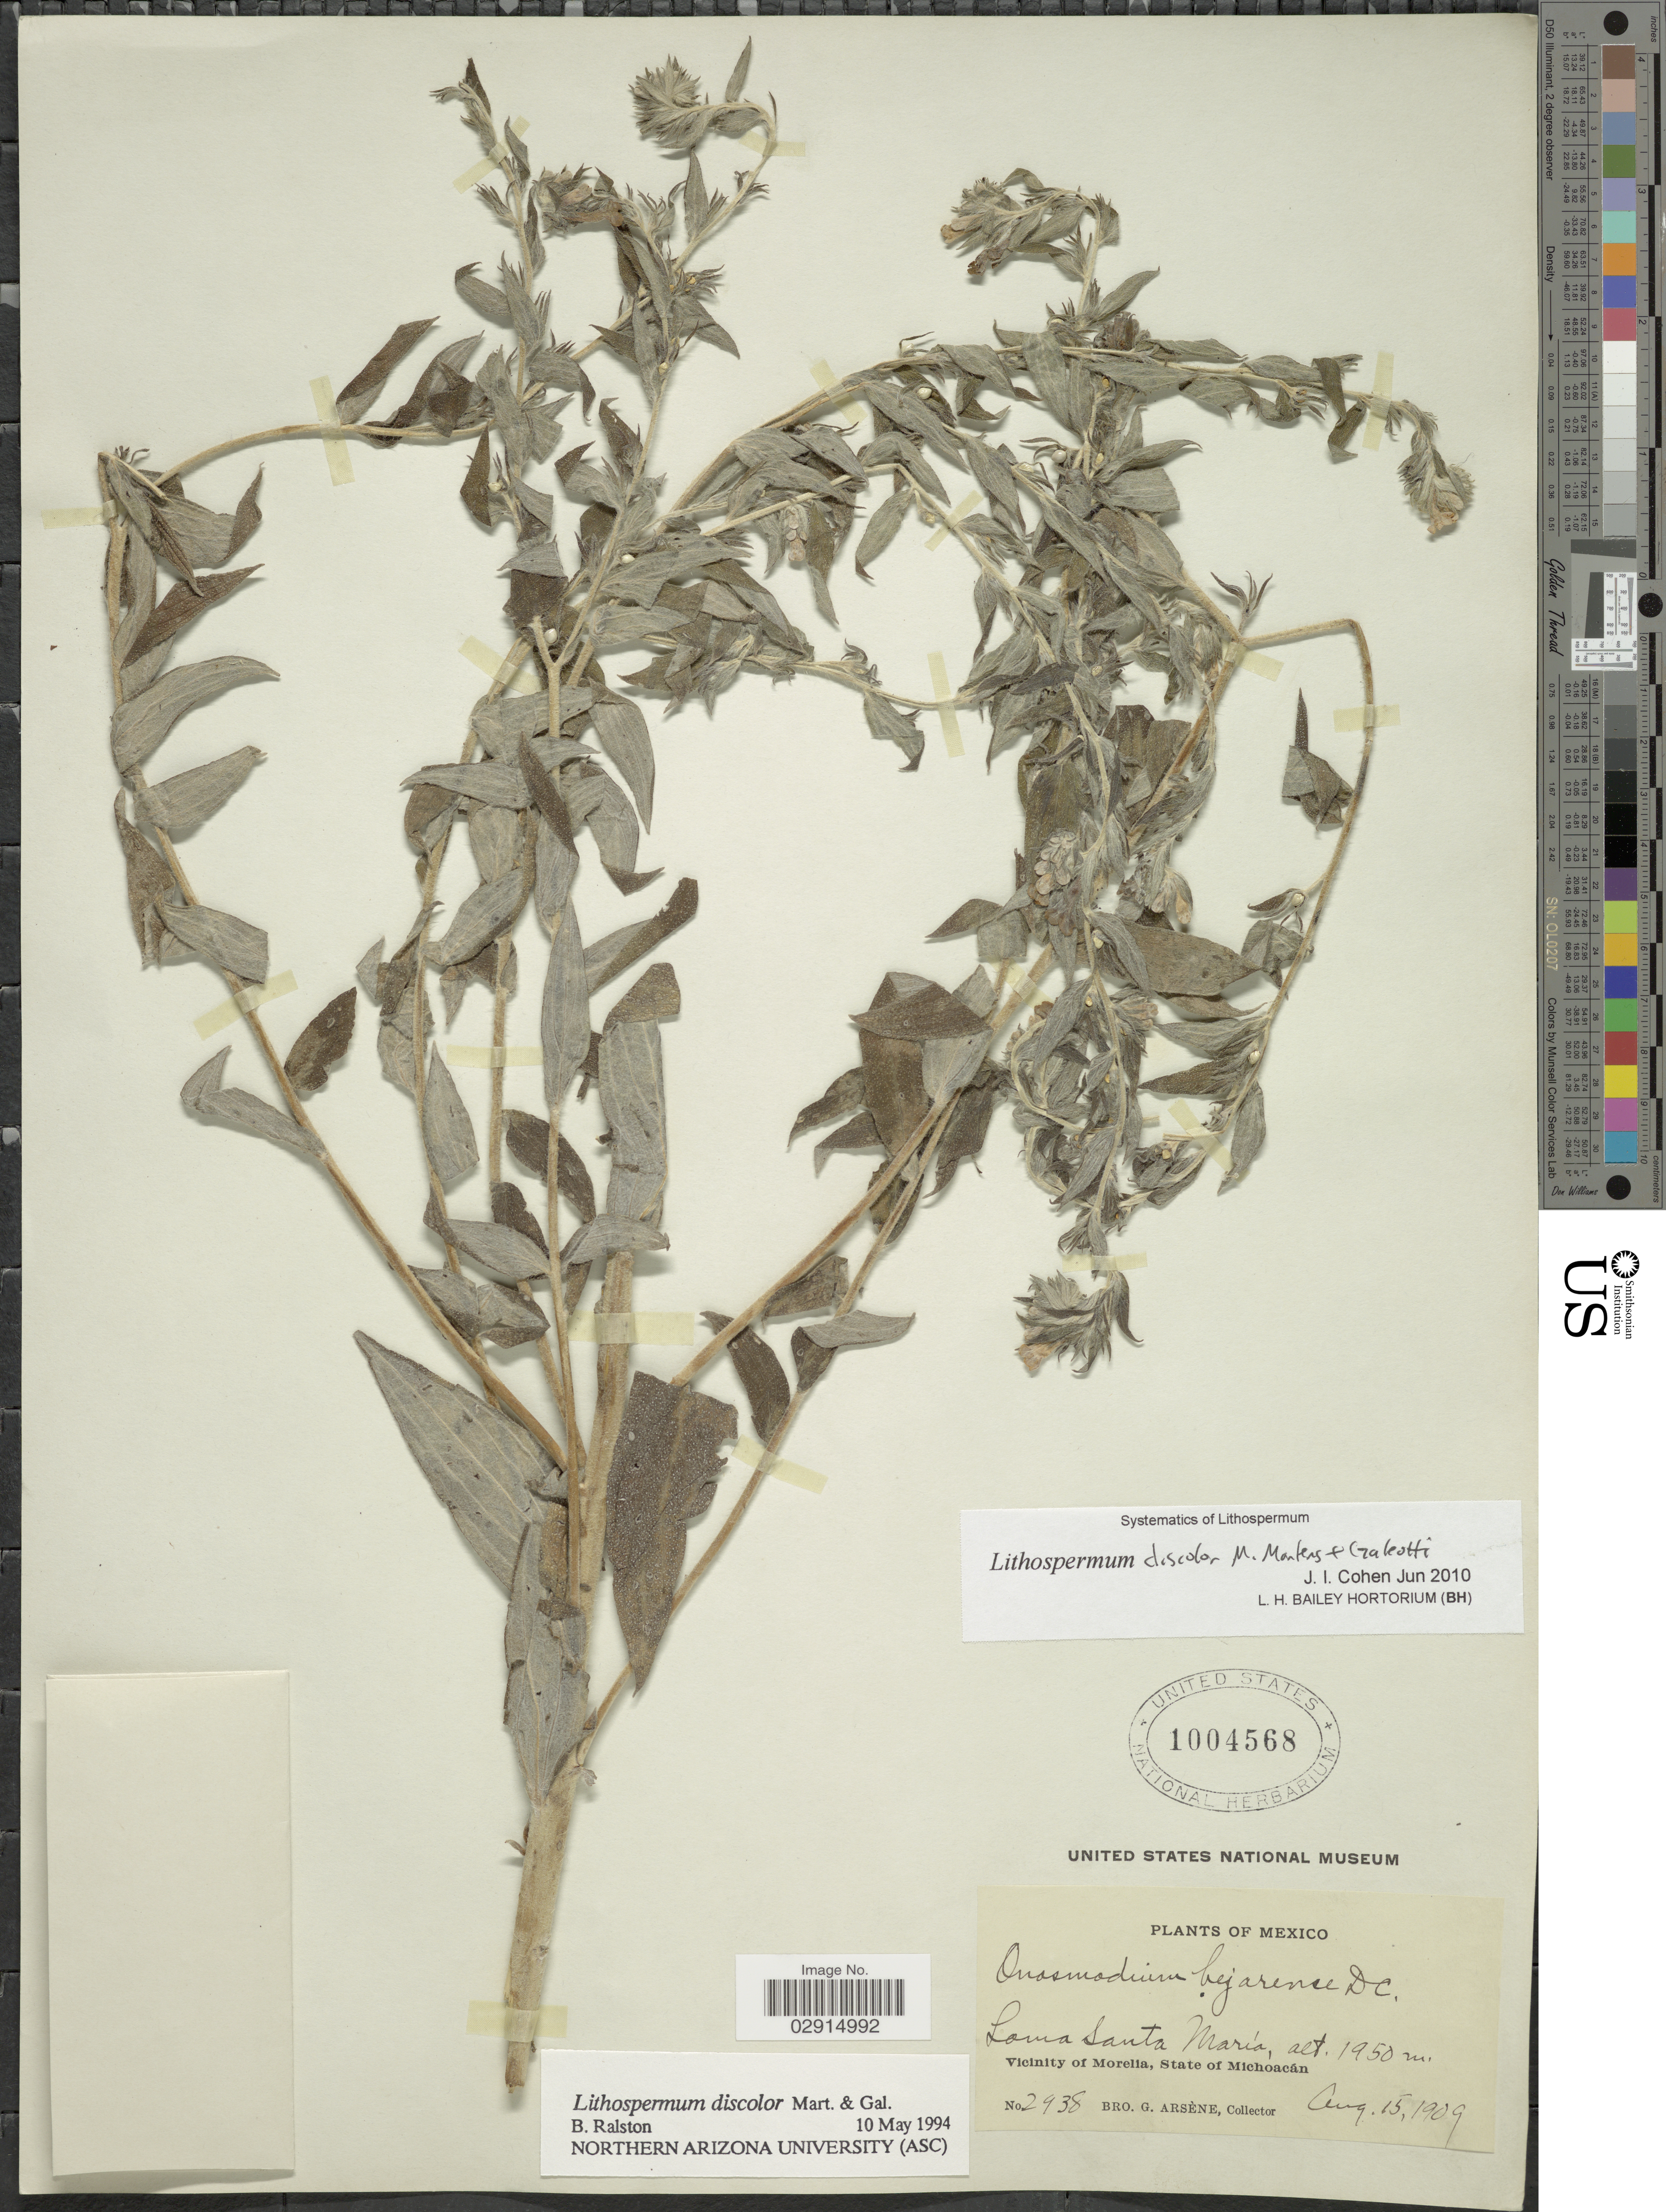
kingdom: Plantae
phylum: Tracheophyta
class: Magnoliopsida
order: Boraginales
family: Boraginaceae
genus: Lithospermum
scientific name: Lithospermum discolor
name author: M. Martens & Galeotti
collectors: Bro. G. Arsène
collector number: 2938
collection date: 1909-08-15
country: Mexico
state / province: Michoacán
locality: Loma Santa María. Vicinity of Morelia, State of Michoacán. Mexico.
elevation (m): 1950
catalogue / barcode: US 1004568